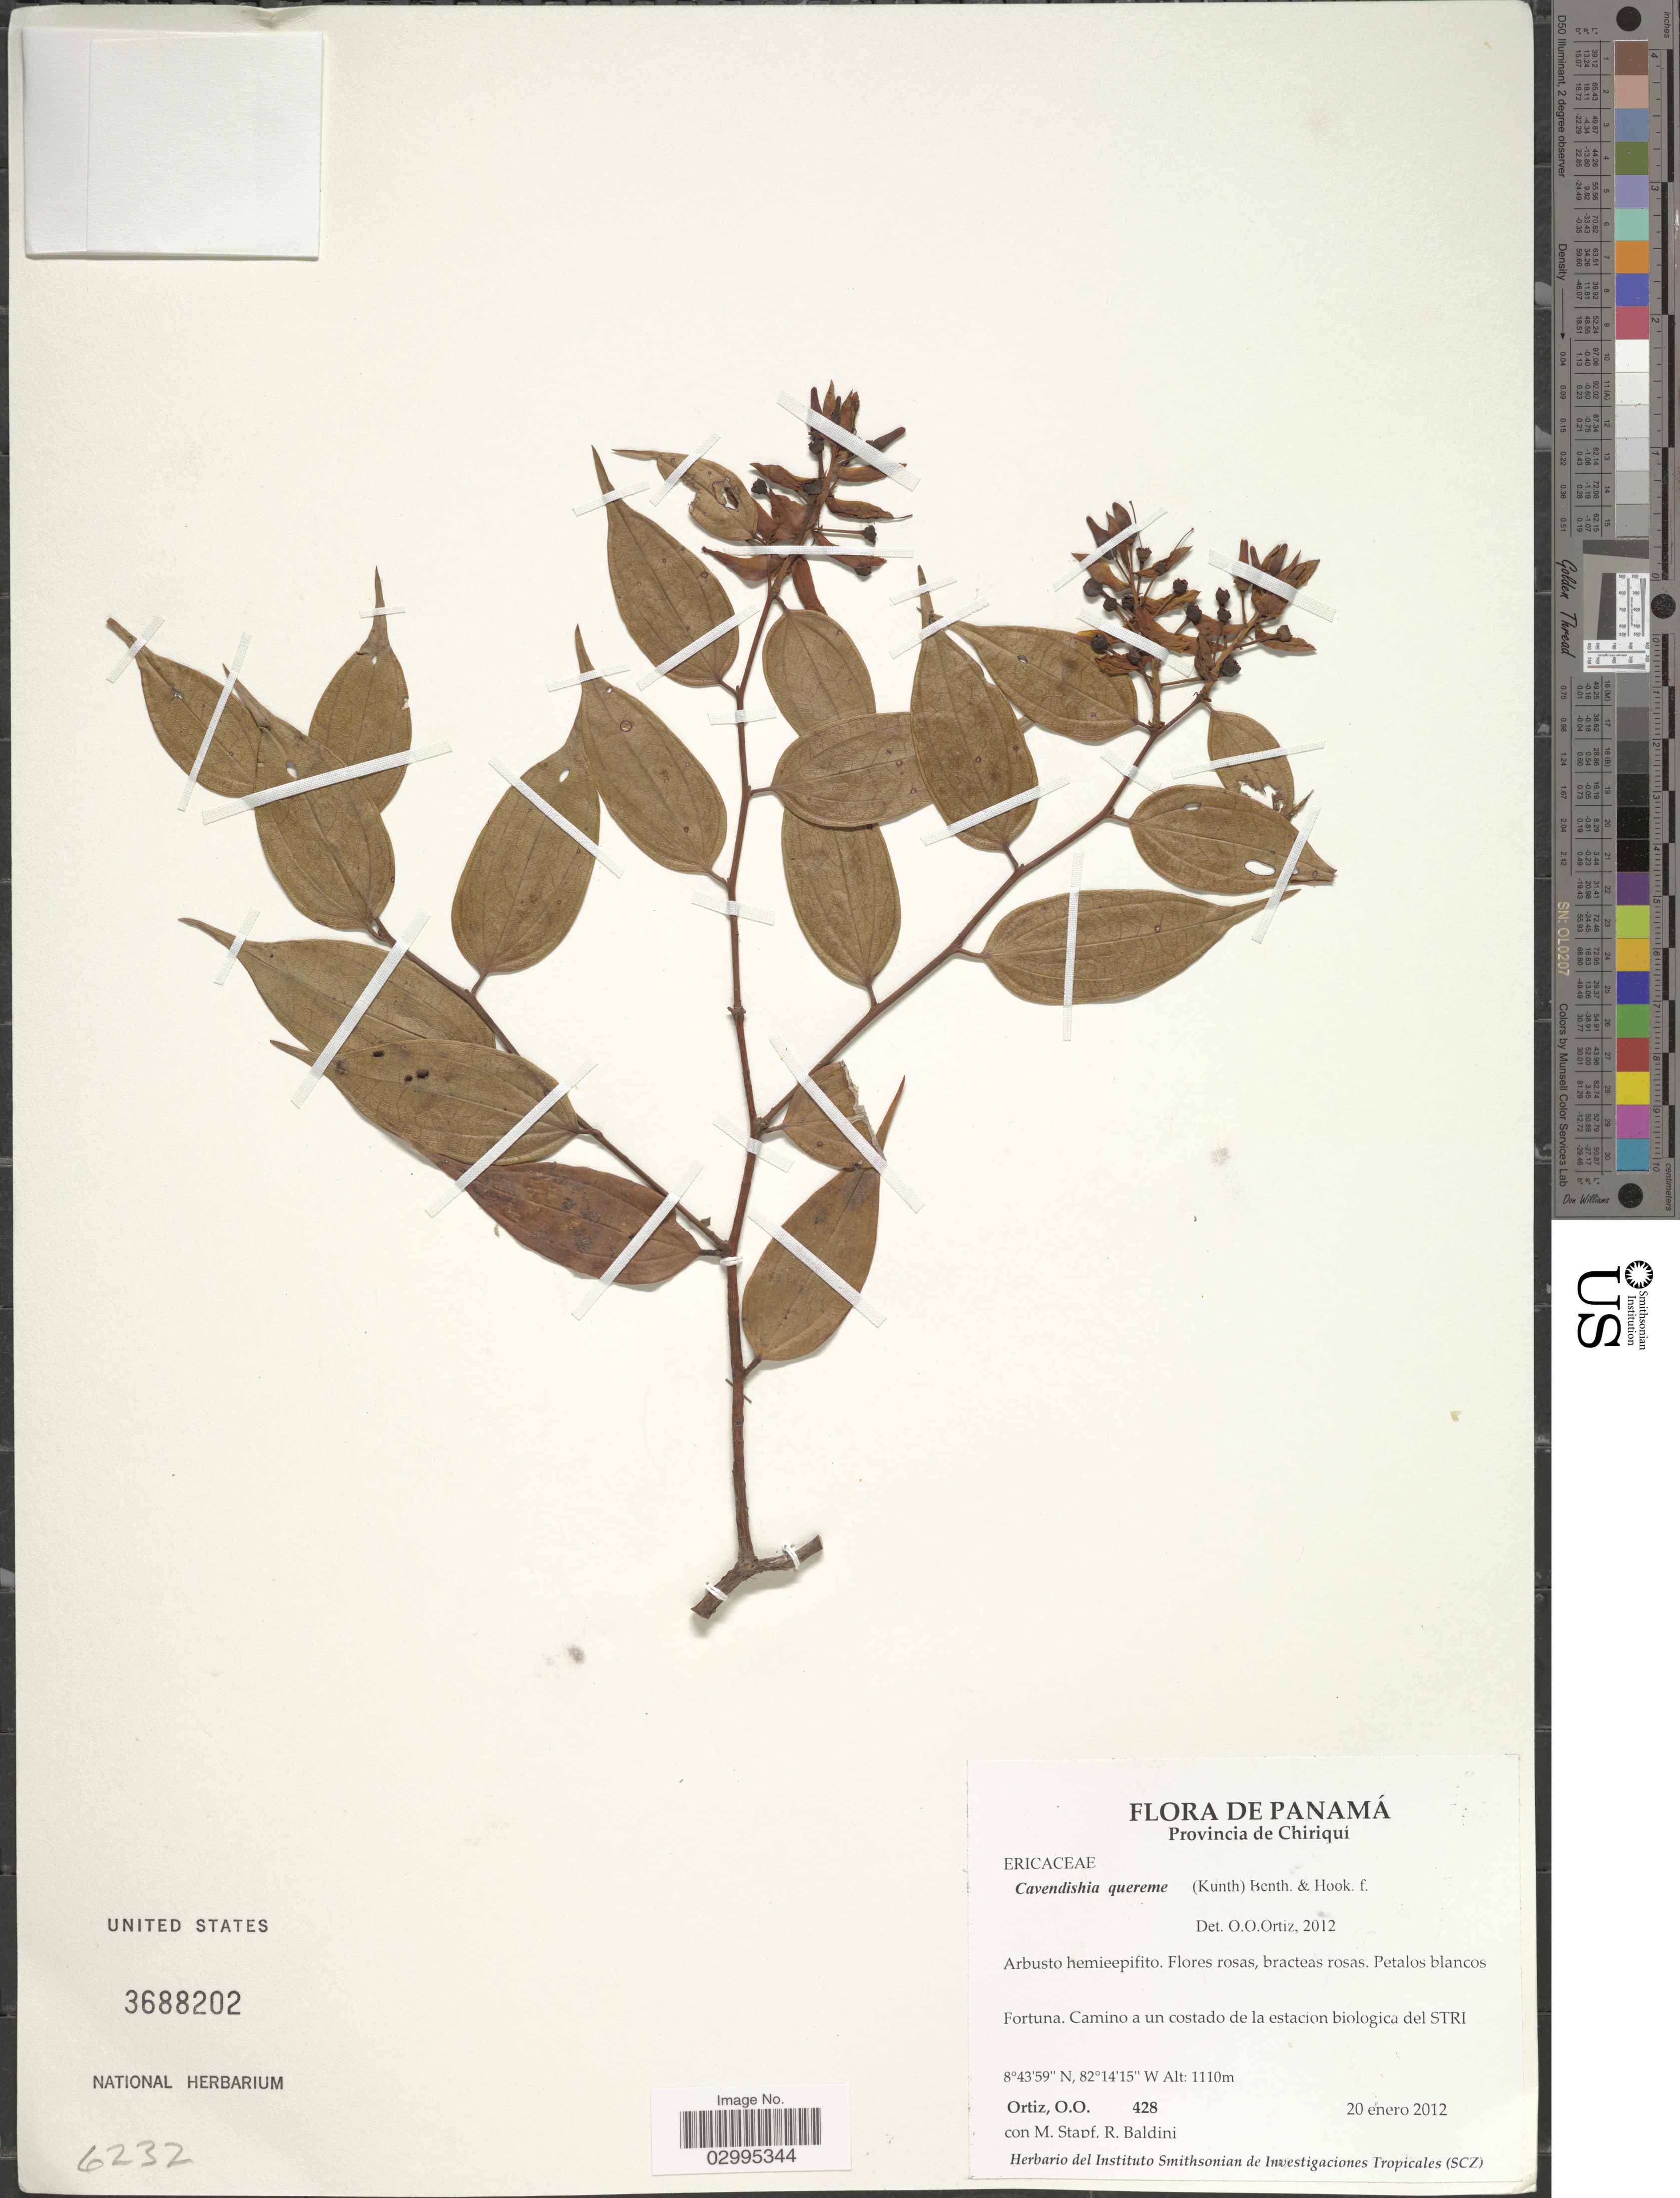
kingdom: Plantae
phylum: Tracheophyta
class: Magnoliopsida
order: Ericales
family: Ericaceae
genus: Cavendishia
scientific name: Cavendishia quereme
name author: (Kunth) Benth. & Hook. f.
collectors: O. O. Ortiz, M. Stapf & R. Baldini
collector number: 428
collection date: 2012-01-20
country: Panama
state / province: Chiriqui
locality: Fortuna. Camino a un costado de la estacion biologica del STRI.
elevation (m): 1110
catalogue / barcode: US 3688202